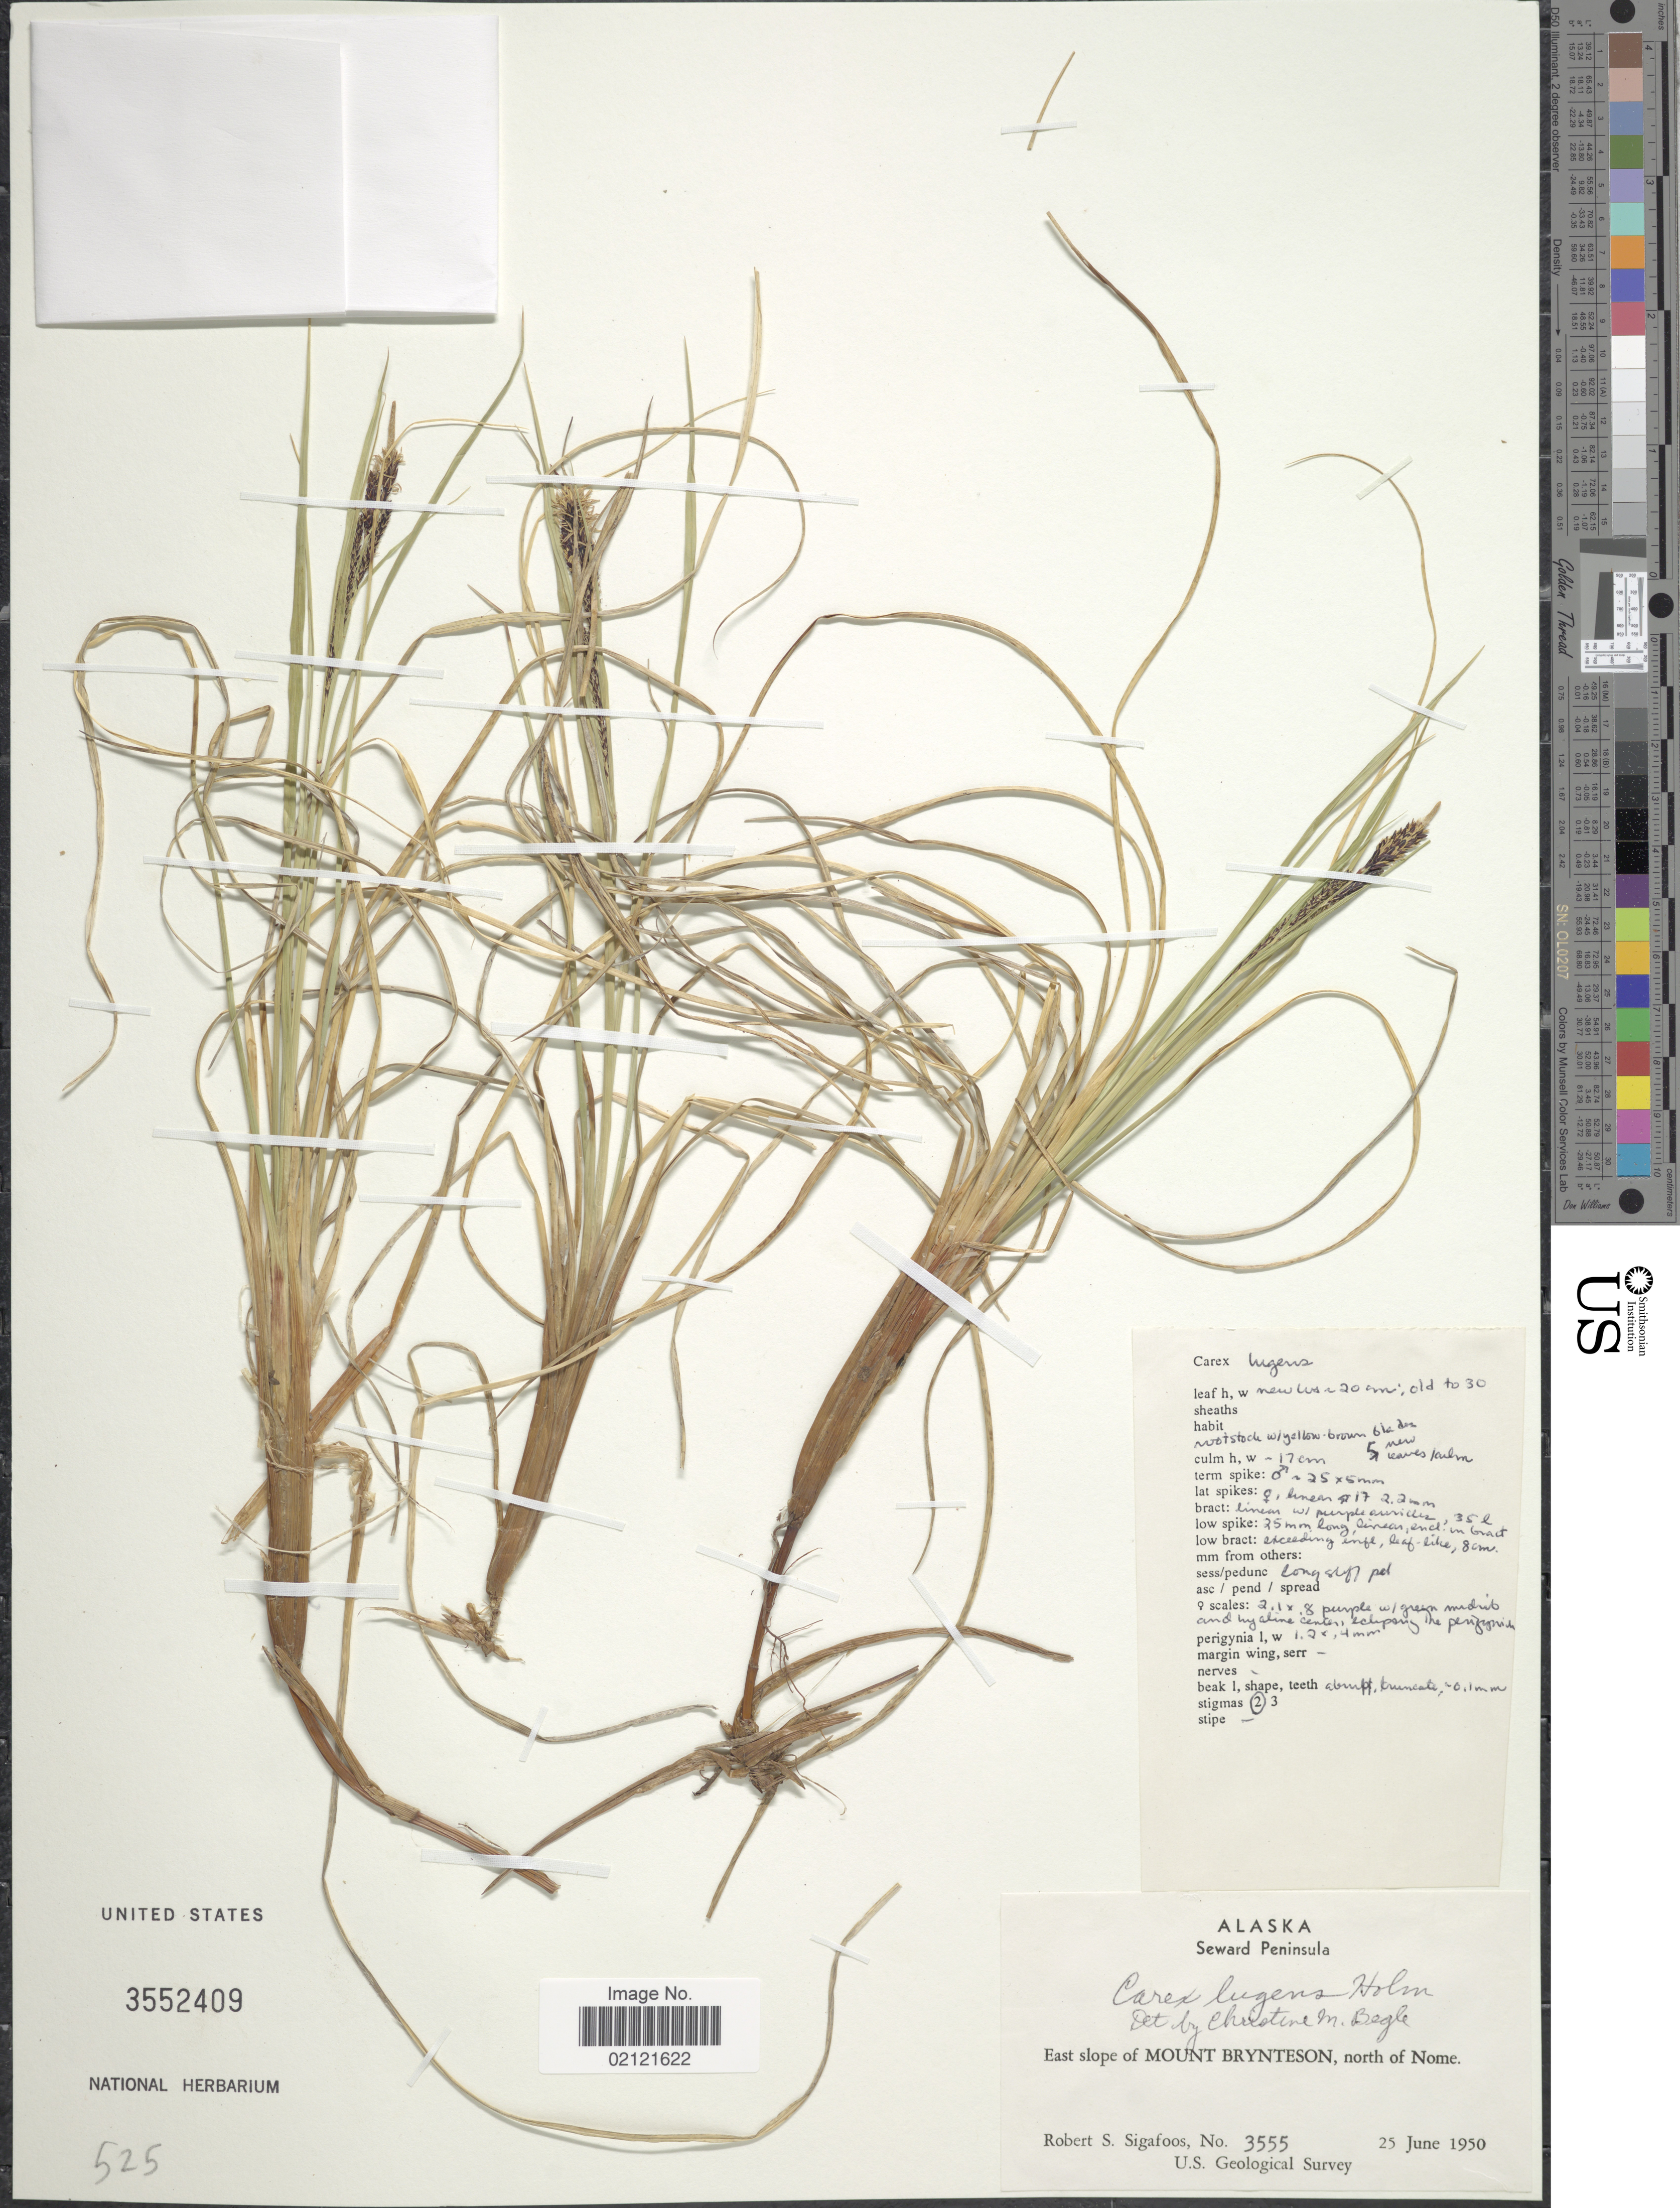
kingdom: Plantae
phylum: Tracheophyta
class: Liliopsida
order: Poales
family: Cyperaceae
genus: Carex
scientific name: Carex bigelowii subsp. lugens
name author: (Holm) T.V. Egorova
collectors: R. Sigafoos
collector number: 3555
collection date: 1950-06-25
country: United States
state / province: Alaska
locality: Sward Peninsula, East slope of Mount Brynteson, North of Nome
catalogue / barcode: US 3552409